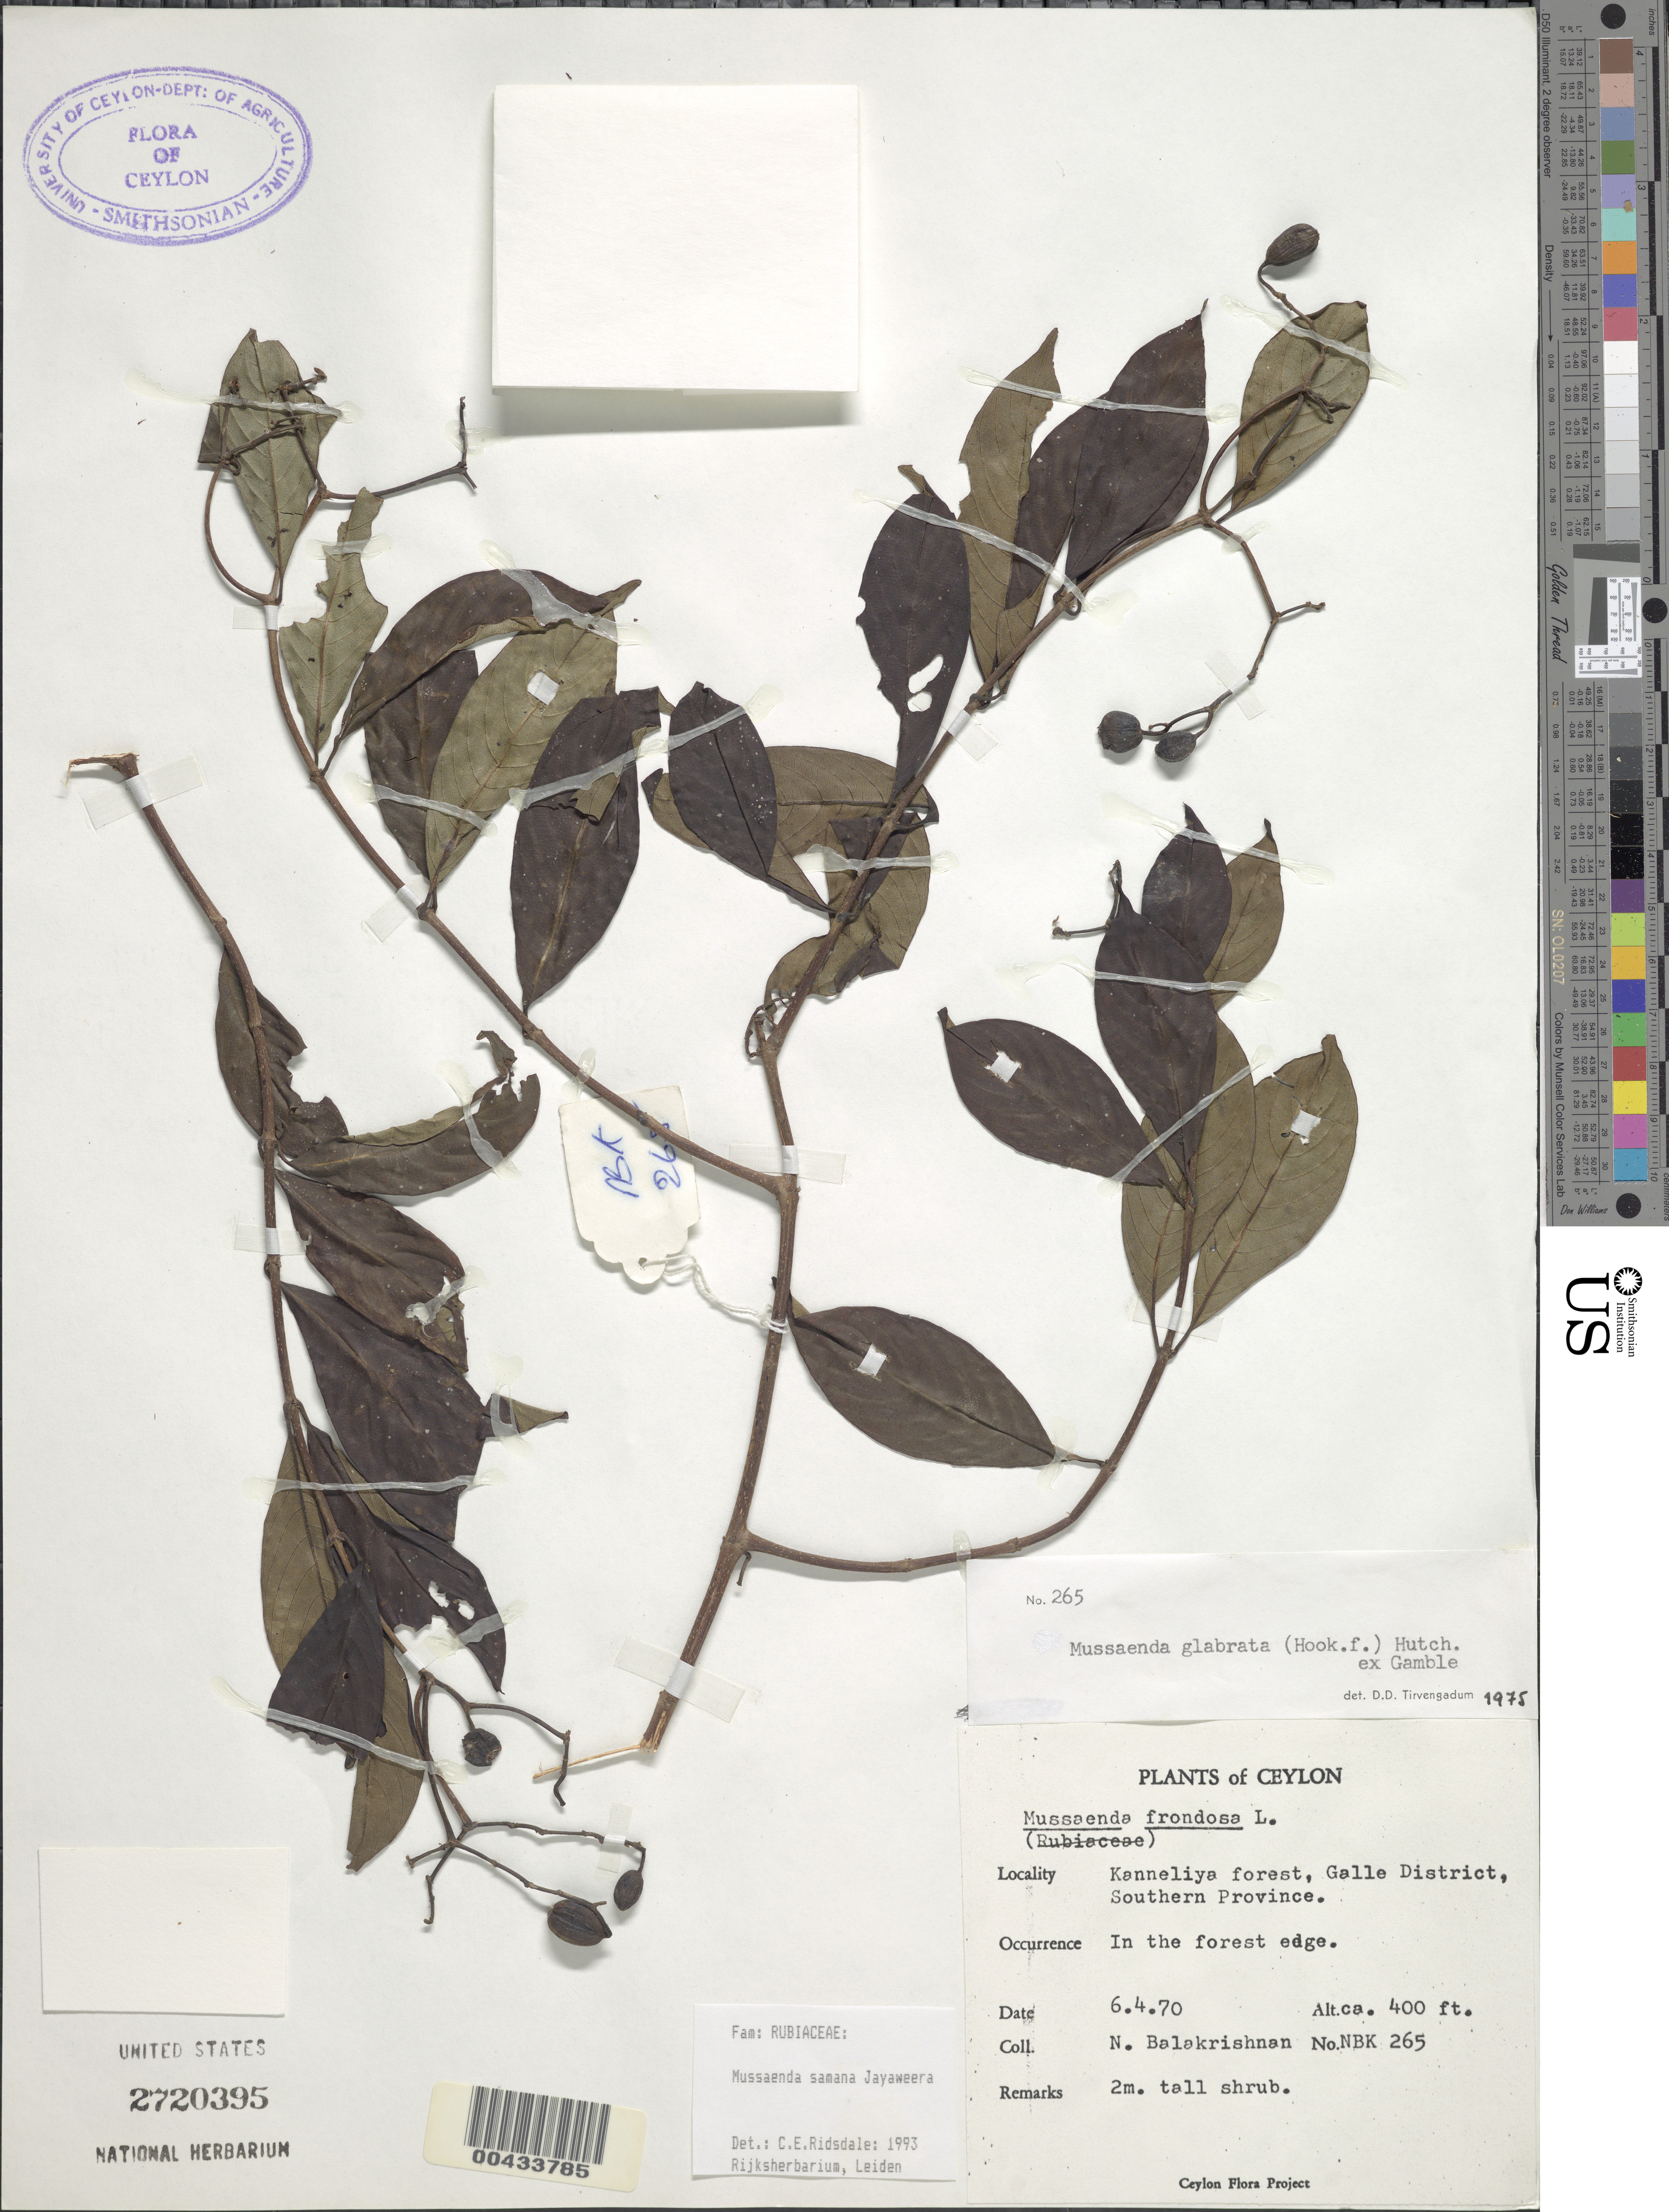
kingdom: Plantae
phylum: Tracheophyta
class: Magnoliopsida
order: Gentianales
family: Rubiaceae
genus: Mussaenda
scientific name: Mussaenda samana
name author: Jayaweera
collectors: N. Balakrishnan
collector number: NBK 265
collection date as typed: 06 Apr 1970 or 04 Jun 1970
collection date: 1970-04-06 or 1970-06-04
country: Sri Lanka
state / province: Southern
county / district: Galle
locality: Kanneliya forest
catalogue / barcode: US 2720395